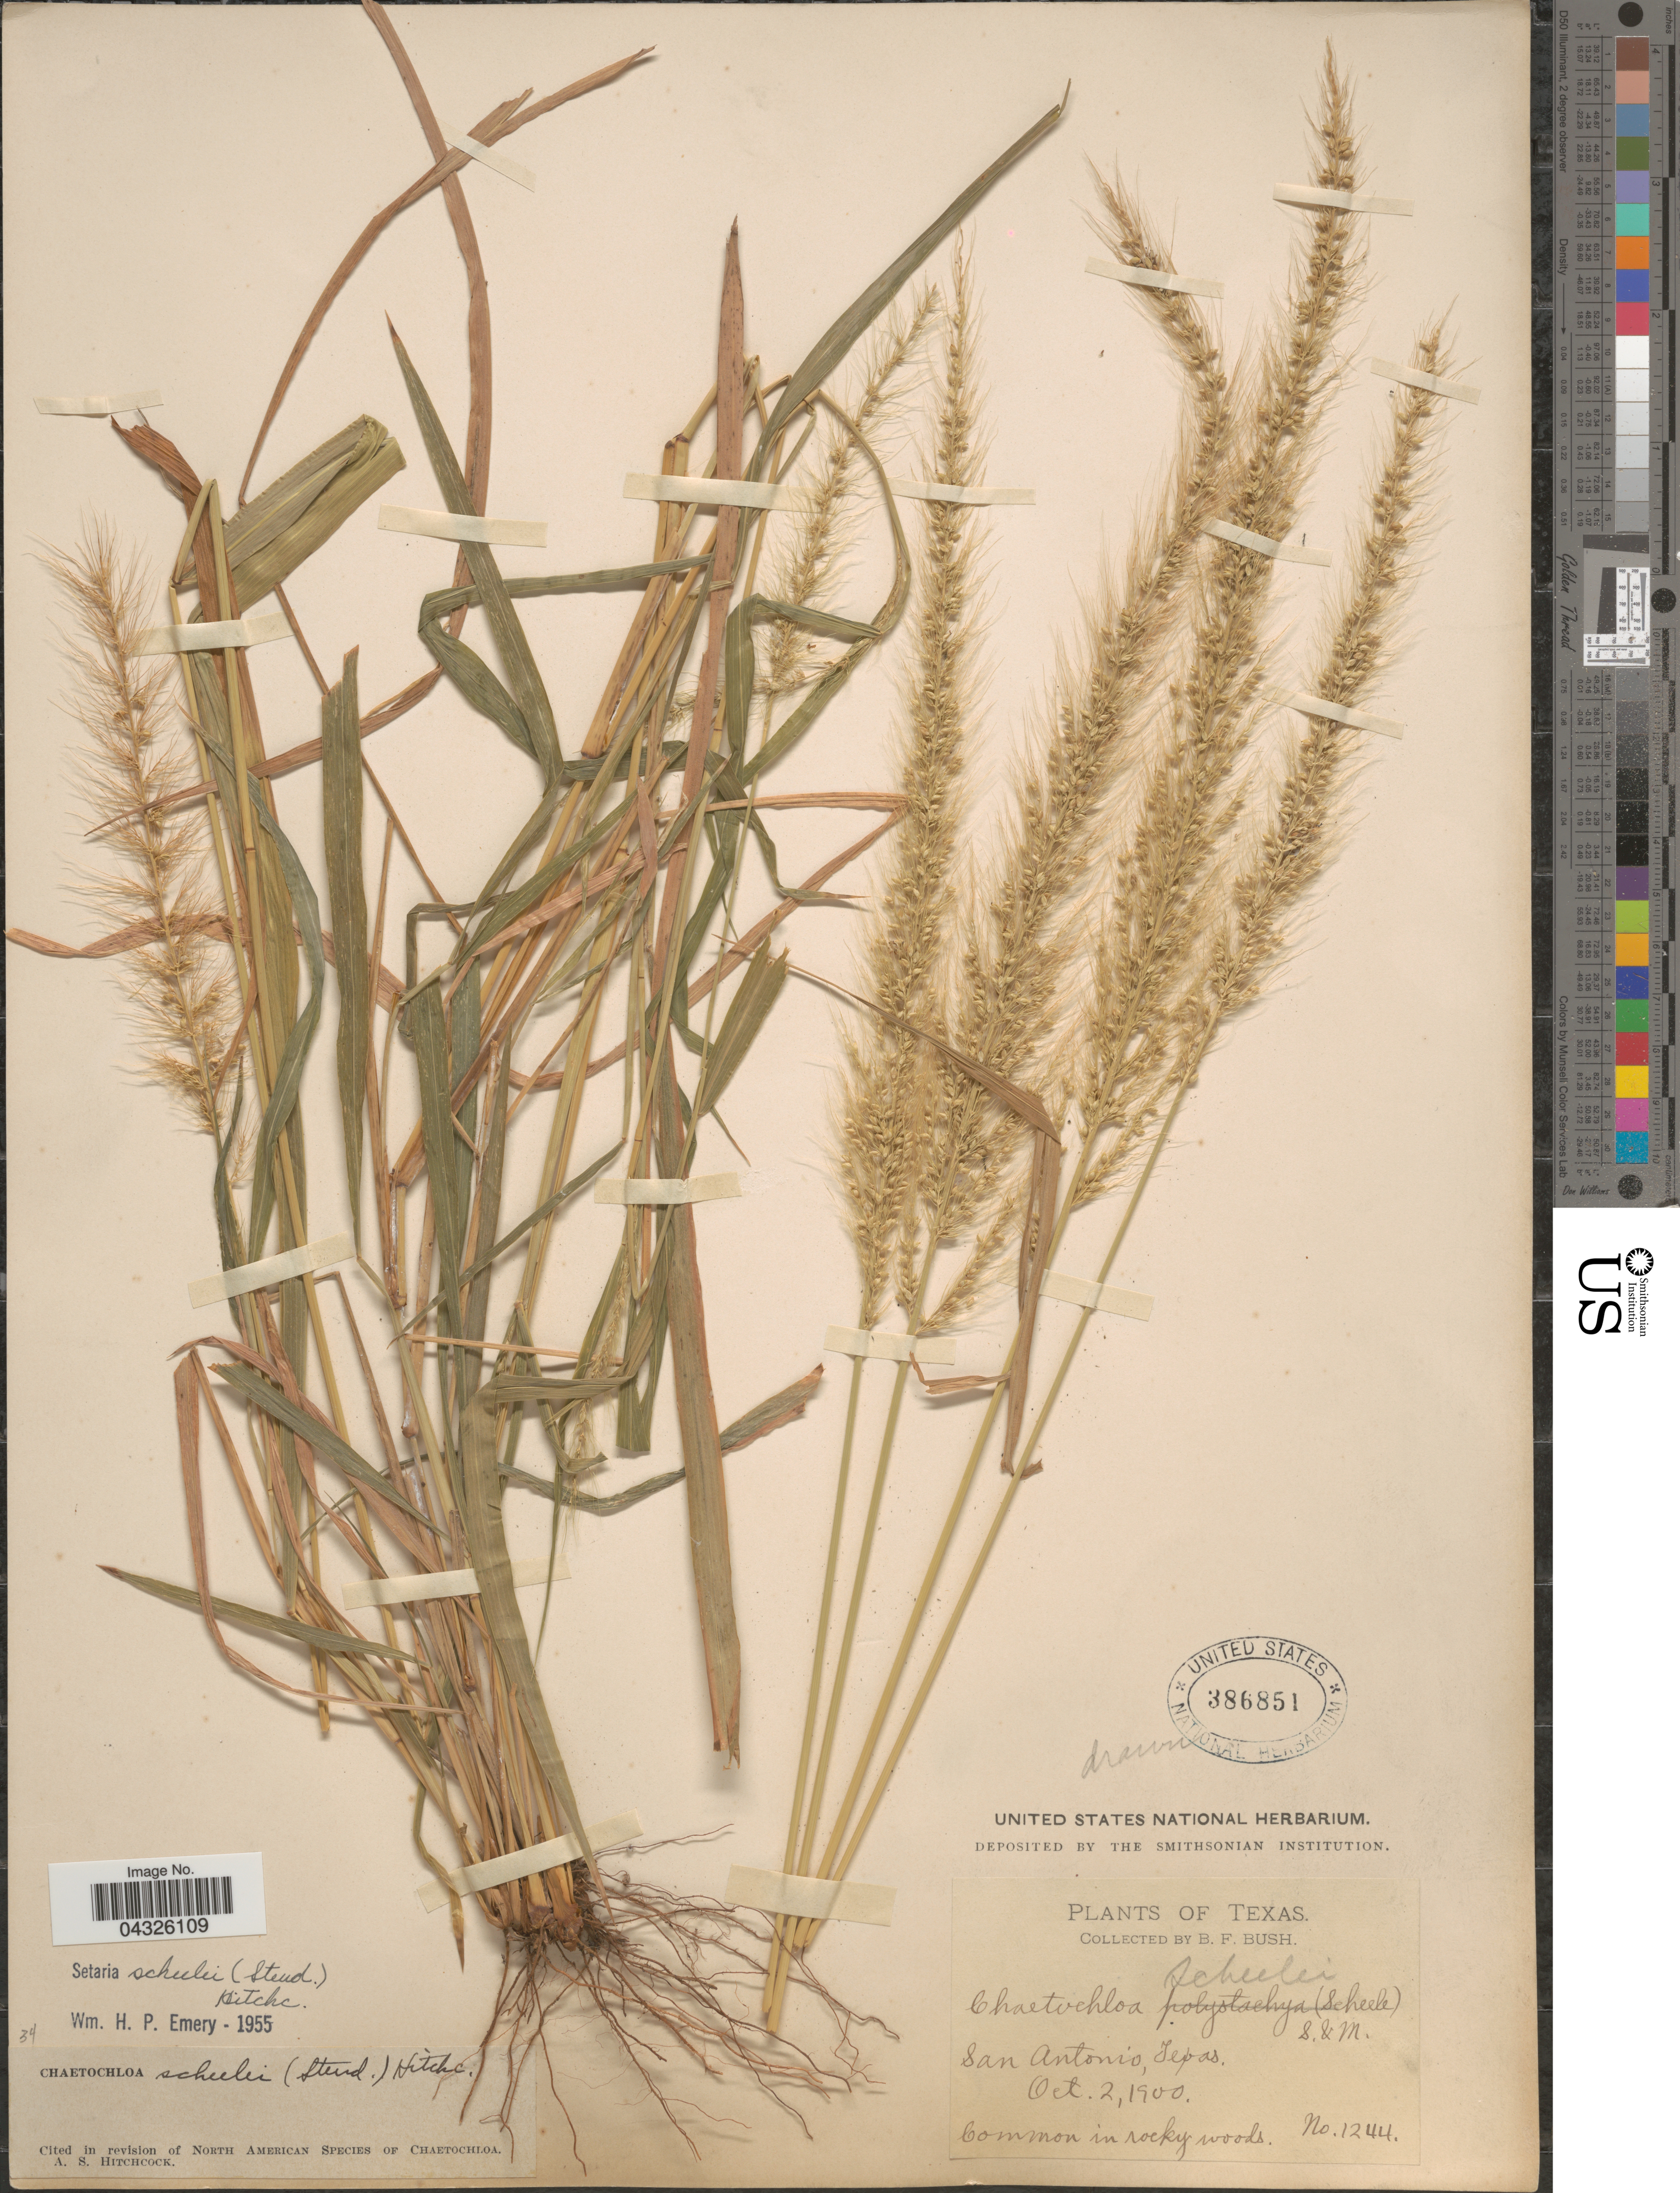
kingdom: Plantae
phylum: Tracheophyta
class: Liliopsida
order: Poales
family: Poaceae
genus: Setaria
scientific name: Setaria scheelei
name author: (Steud.) Hitchc.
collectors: B. F. Bush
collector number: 1244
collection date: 1900-10-02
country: United States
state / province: Texas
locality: San Antonio.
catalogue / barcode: US 386851